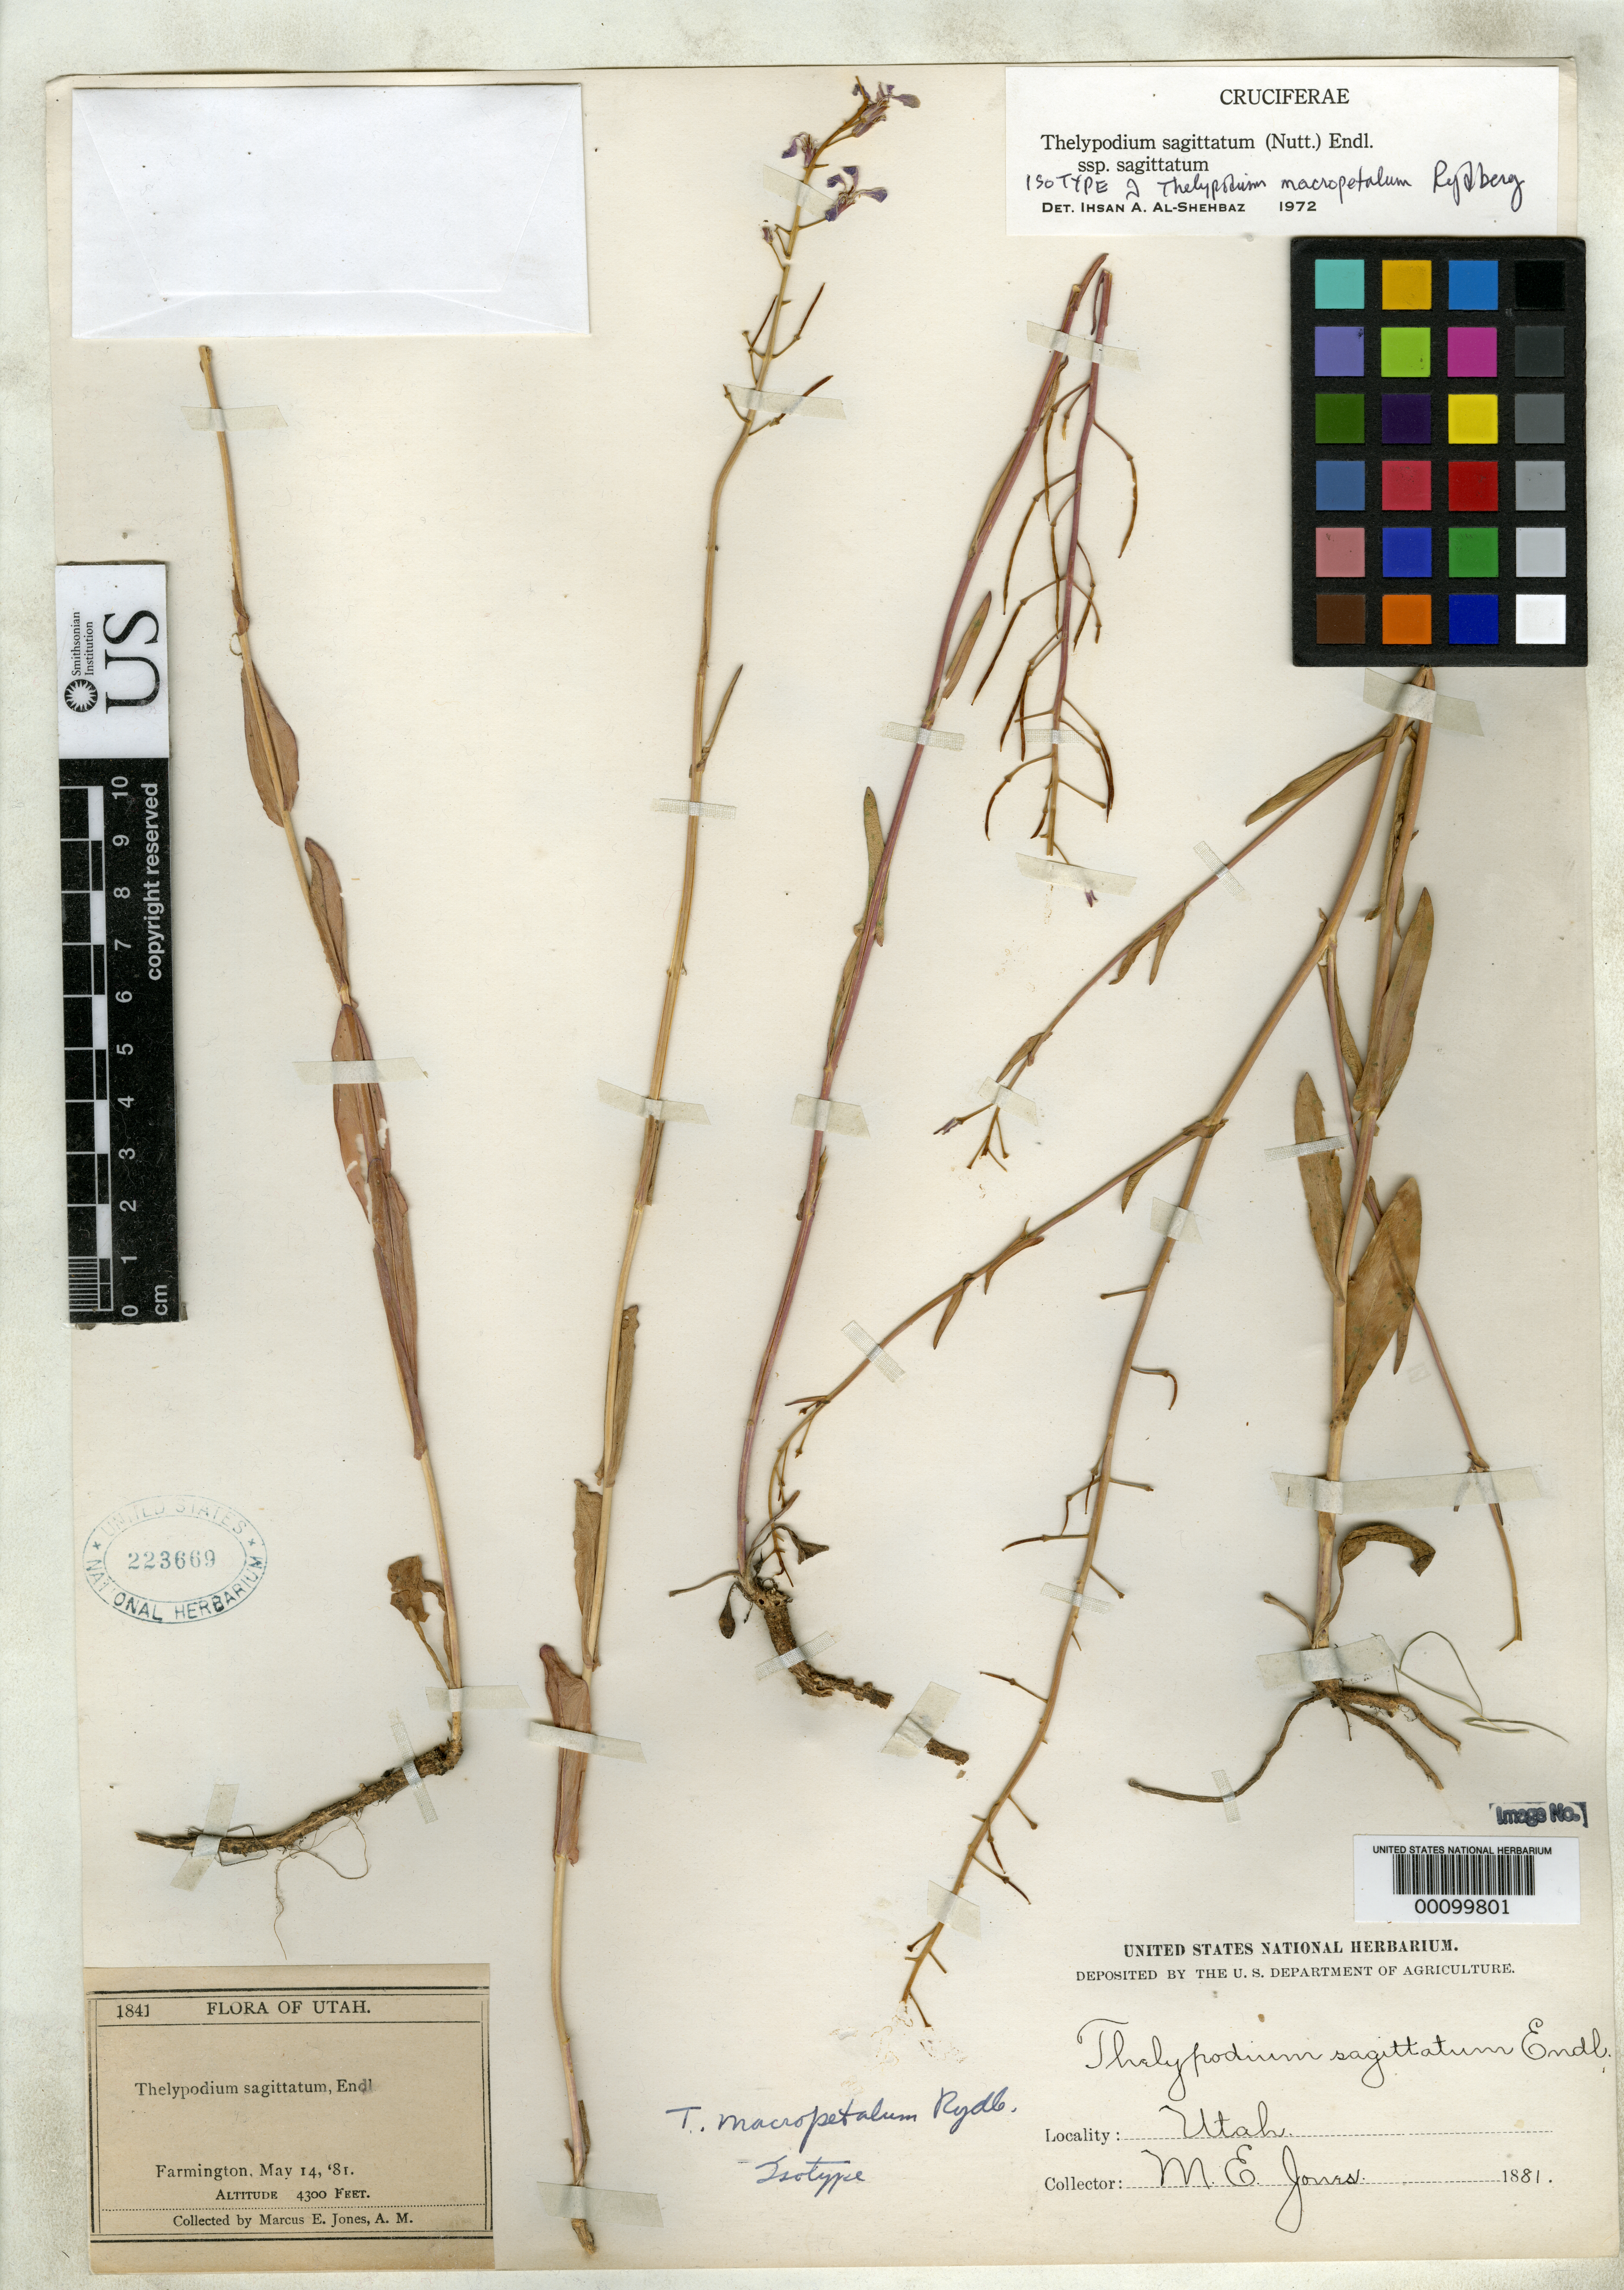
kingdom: Plantae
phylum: Tracheophyta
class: Magnoliopsida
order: Brassicales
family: Brassicaceae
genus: Thelypodium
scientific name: Thelypodium macropetalum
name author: Rydb.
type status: Isotype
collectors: M. E. Jones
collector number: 1841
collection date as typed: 14 May 1881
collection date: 1881-05-14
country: United States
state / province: Utah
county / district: Davis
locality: Farmington.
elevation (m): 1311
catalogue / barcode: US 223669